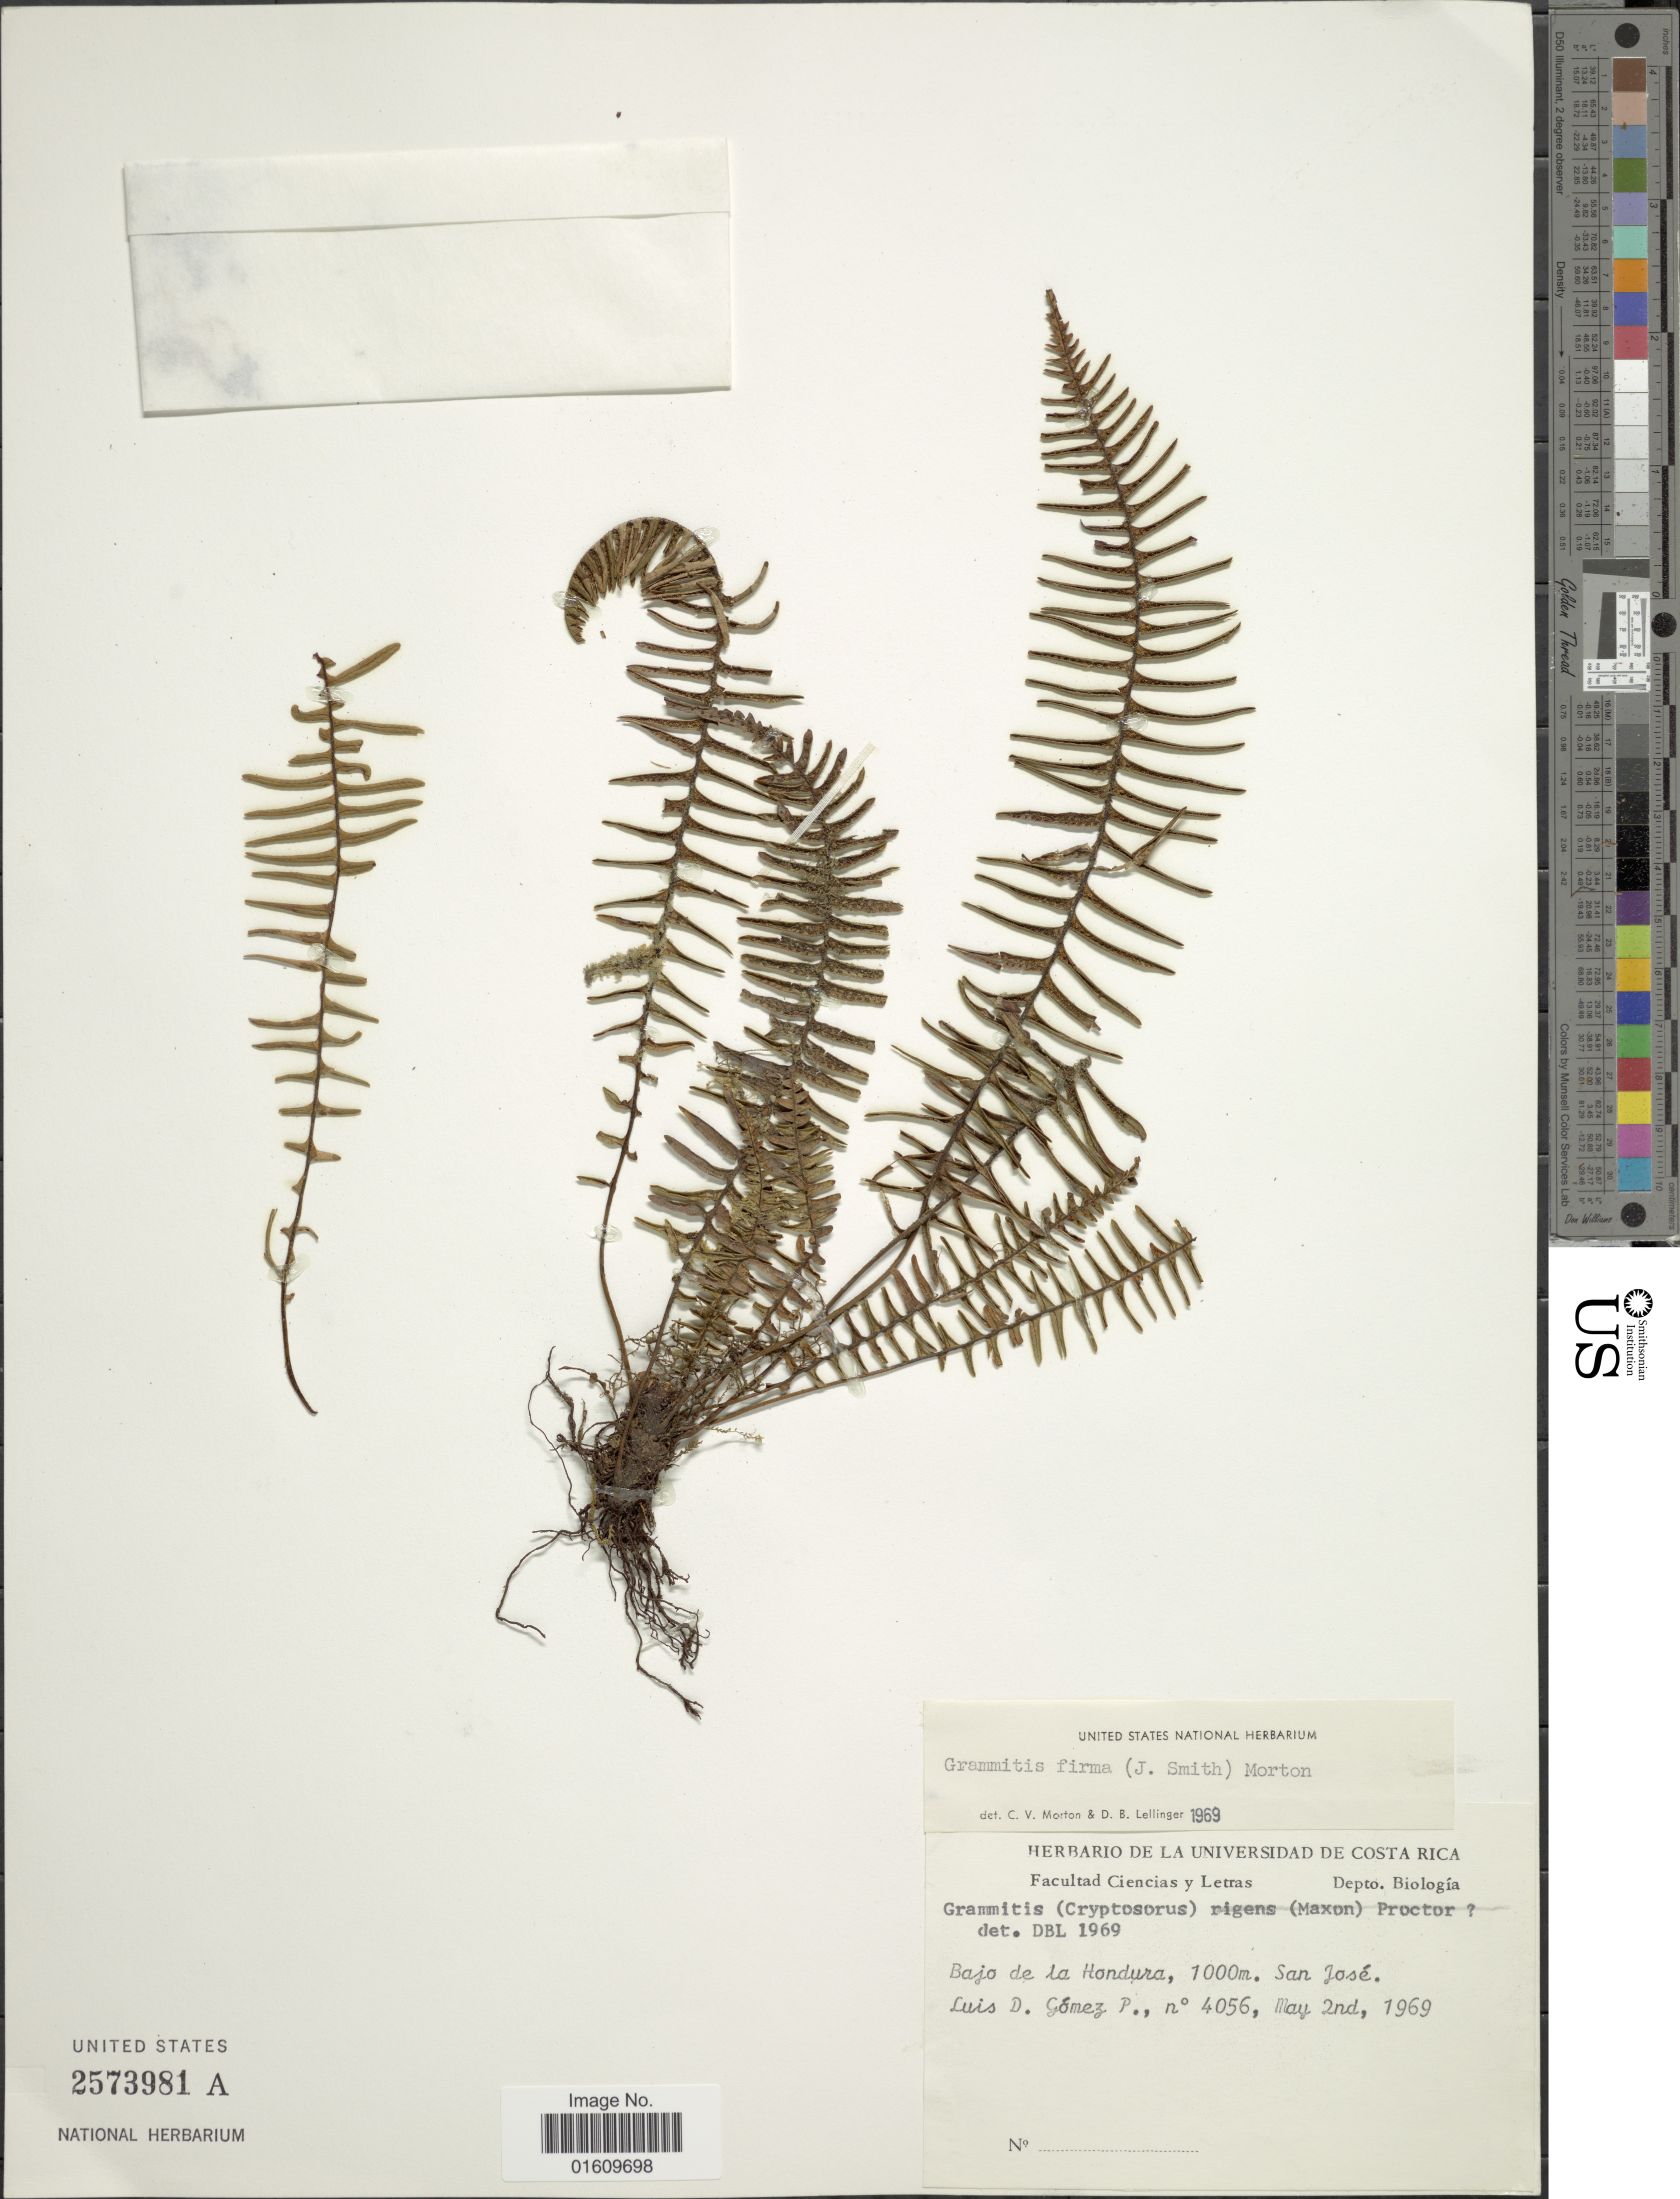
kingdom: Plantae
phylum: Tracheophyta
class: Polypodiopsida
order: Polypodiales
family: Polypodiaceae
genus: Melpomene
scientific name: Melpomene firma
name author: (J. Sm.) A.R. Sm. & R.C. Moran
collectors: L. D. Gómez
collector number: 4056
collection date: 1969-05-02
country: Costa Rica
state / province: San José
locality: Facultad Ciencias y Letras, Depto Biologia, Bajo de La Hondura, San Jose.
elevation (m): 1000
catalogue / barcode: US 2573981A